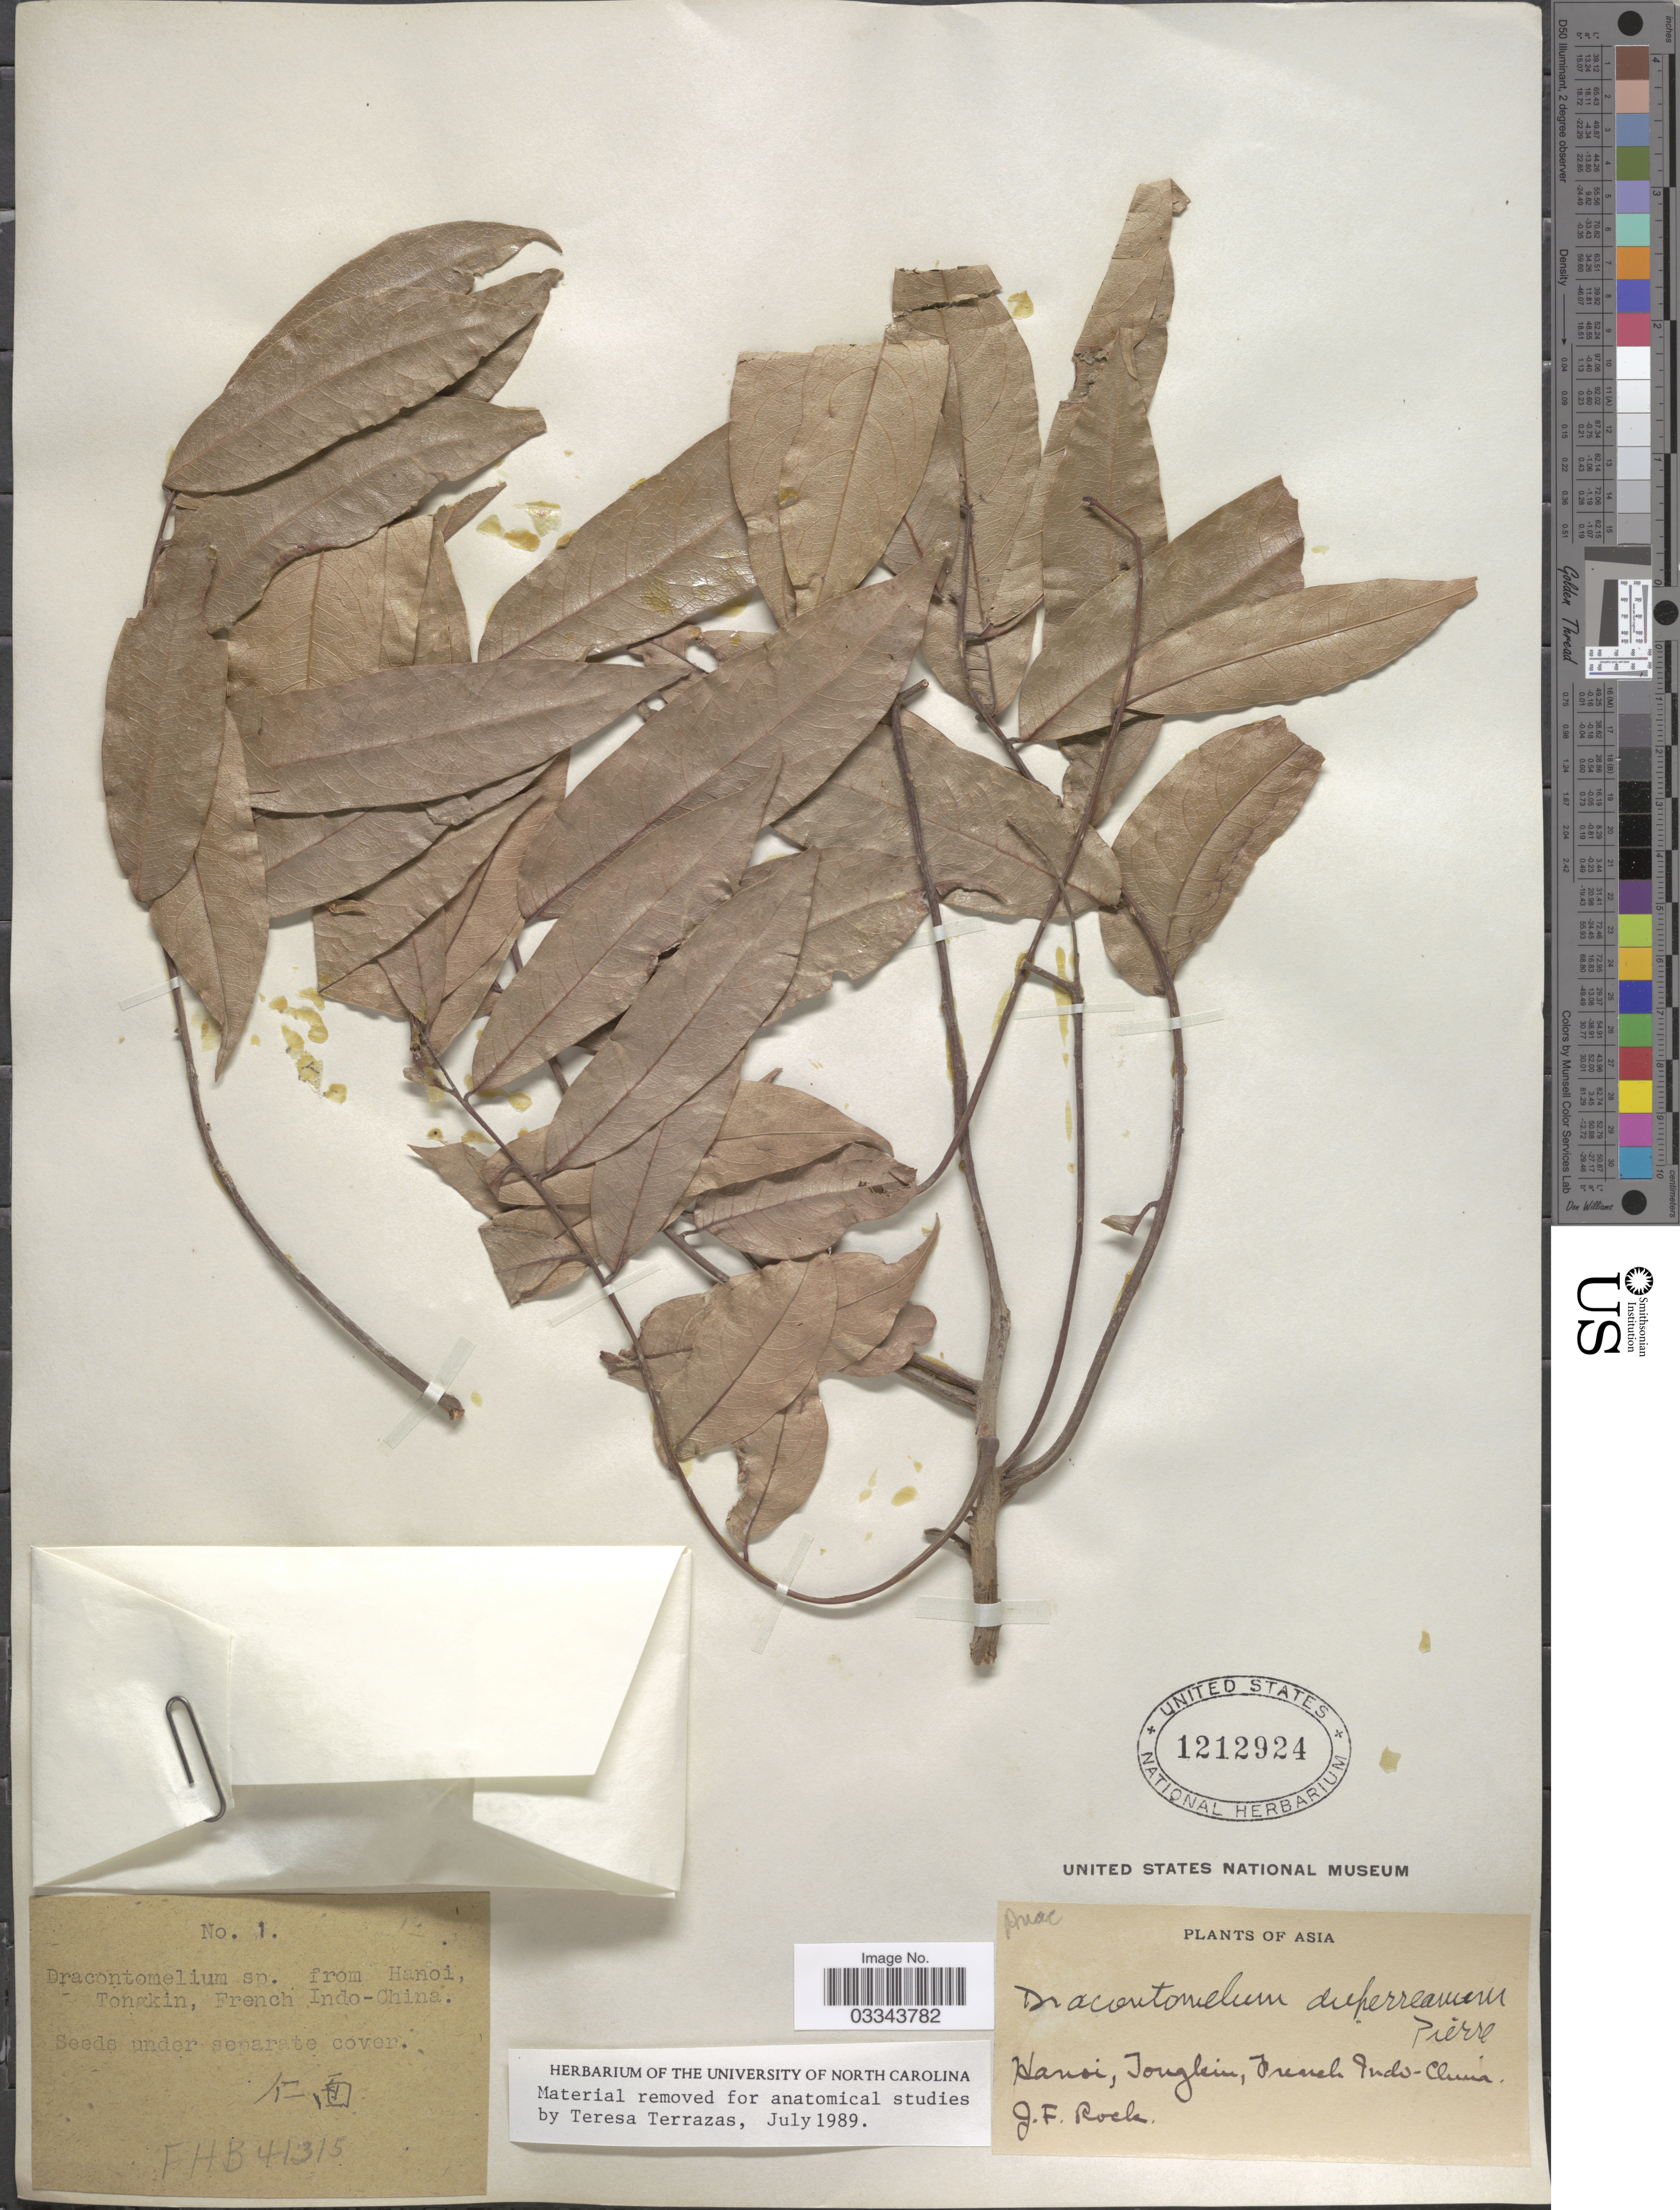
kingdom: Plantae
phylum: Tracheophyta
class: Magnoliopsida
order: Sapindales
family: Anacardiaceae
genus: Dracontomelon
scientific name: Dracontomelon duperreanum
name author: Pierre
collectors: J. Rock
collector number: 1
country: Vietnam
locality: Asia. Hanoi, Tongkin, French Indo-China.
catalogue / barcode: US 1212924